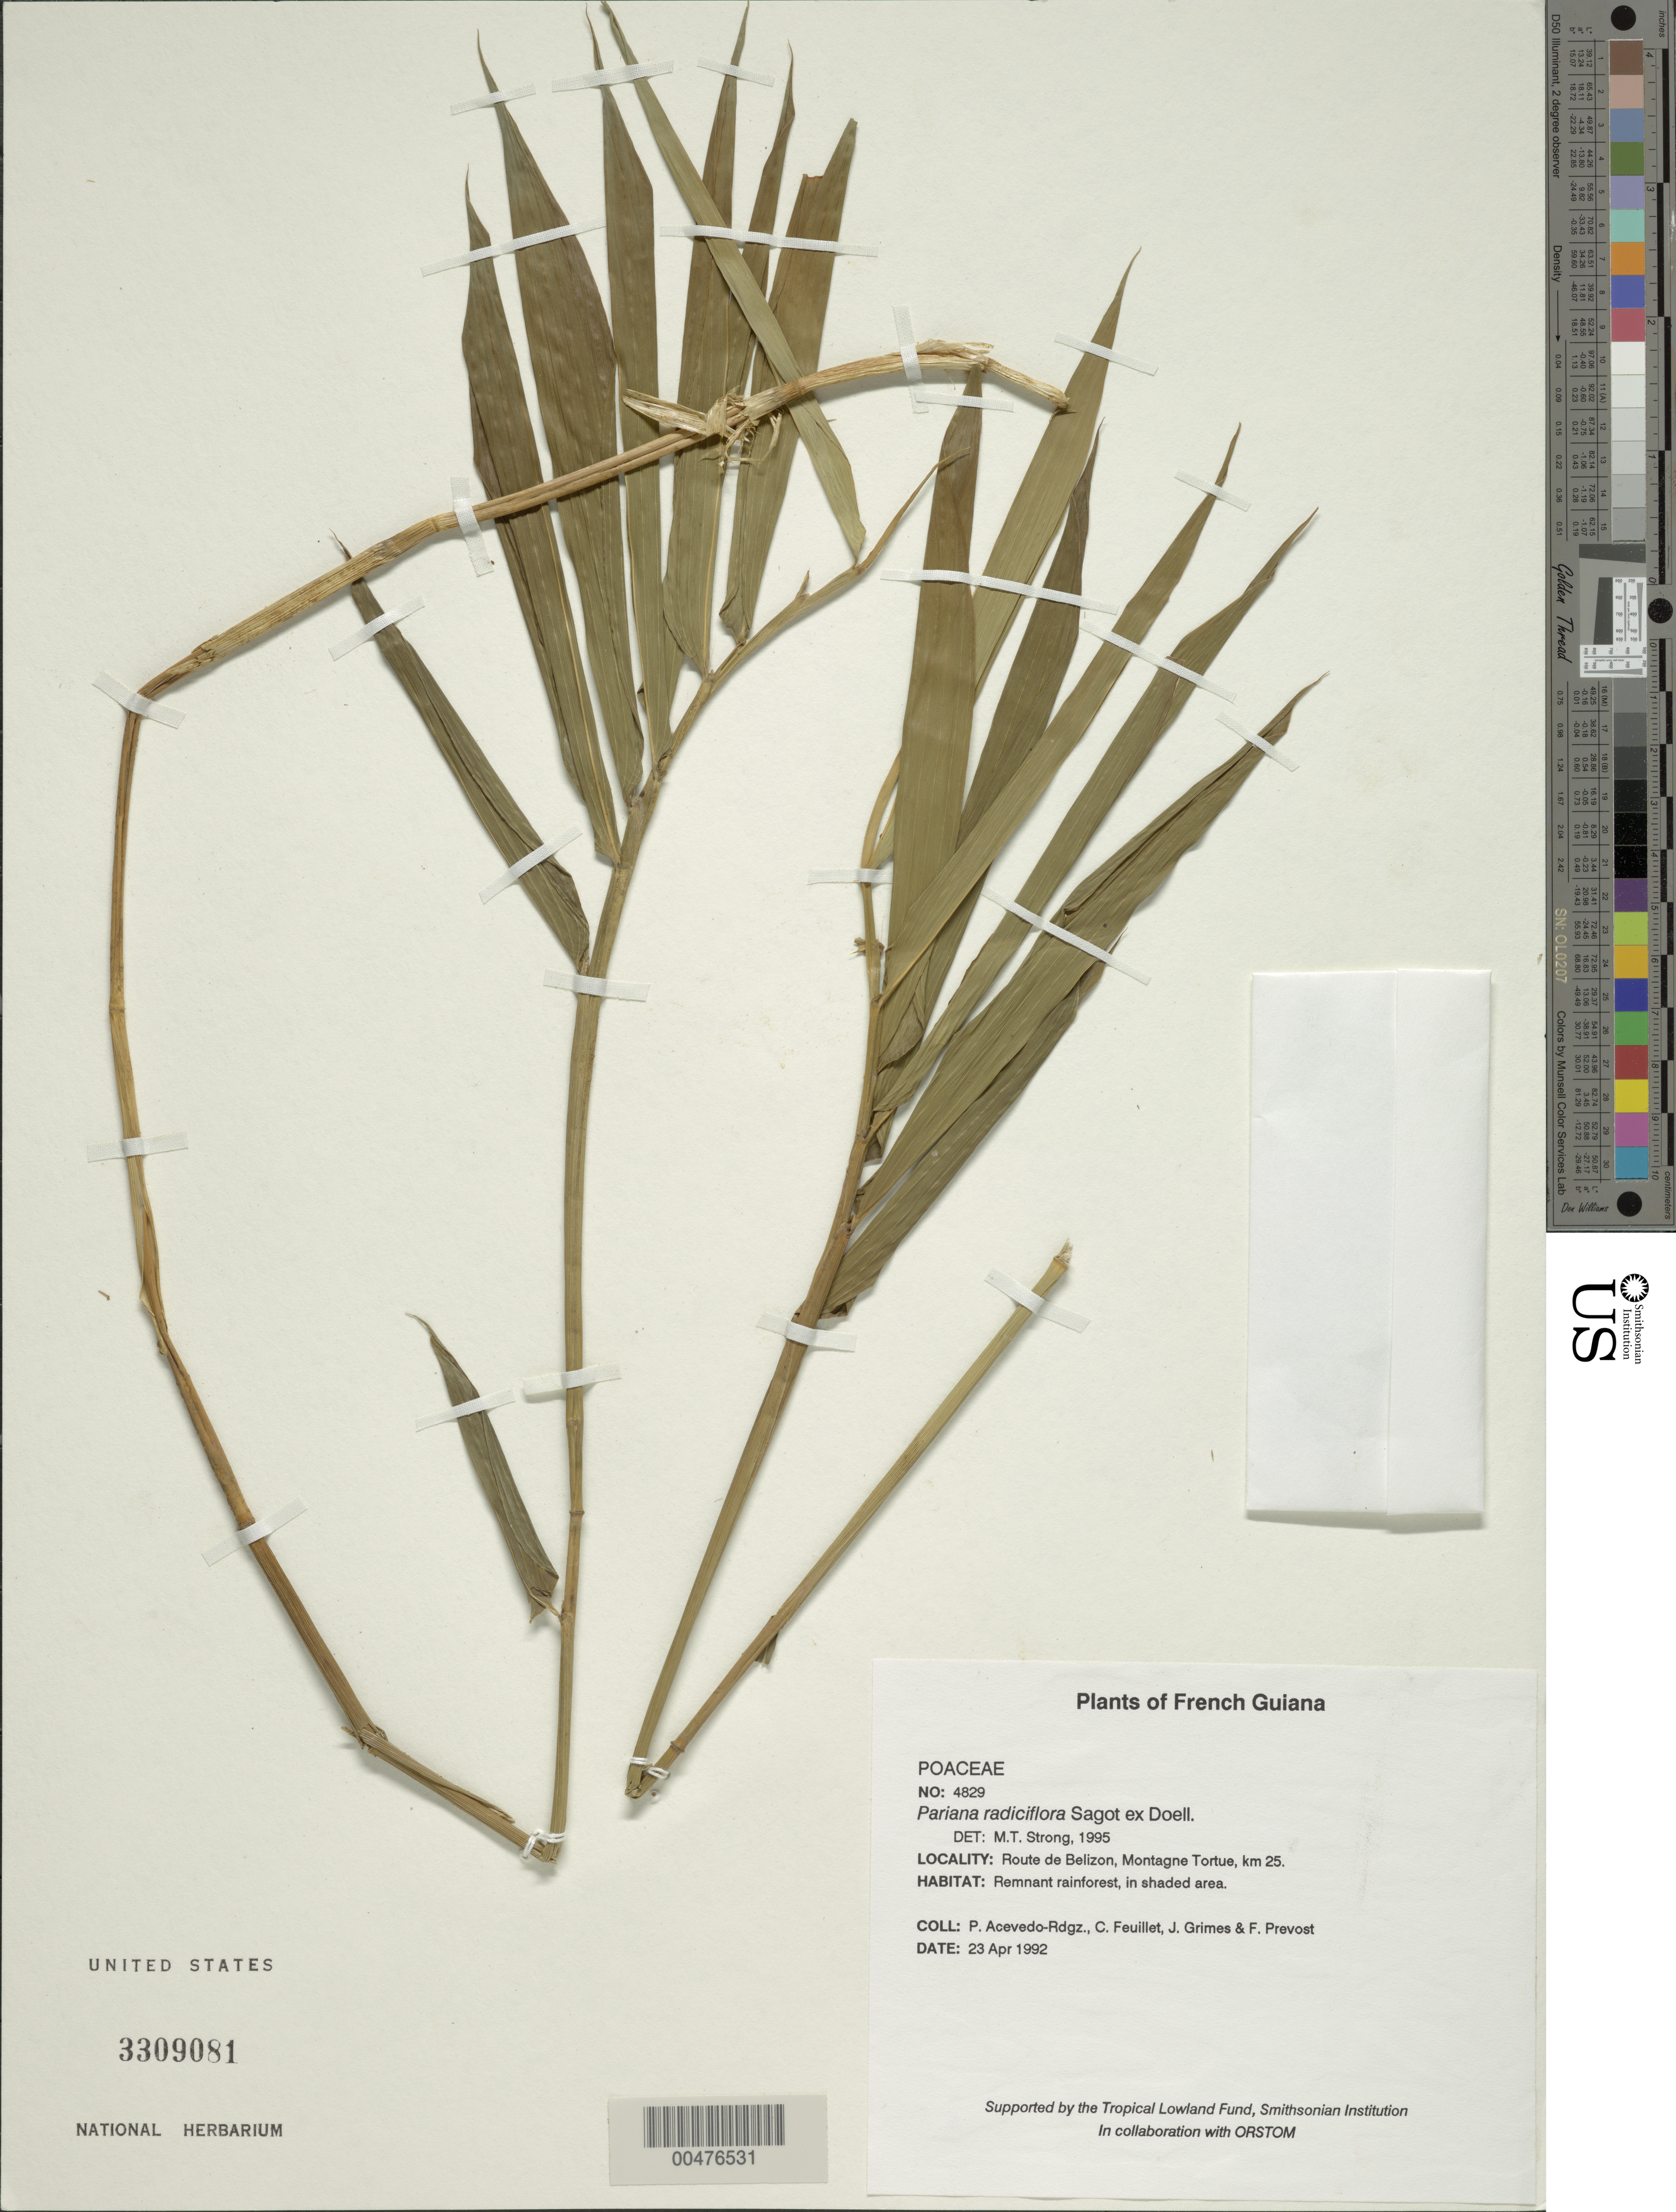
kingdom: Plantae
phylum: Tracheophyta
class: Liliopsida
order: Poales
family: Poaceae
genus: Pariana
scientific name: Pariana radiciflora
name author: Sagot ex Döll in Mart.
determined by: Strong, M. T., (US), Smithsonian Institution - National Museum of Natural History (UNITED STATES)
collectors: P. Acevedo-Rodr., C. Feuillet, J. Grimes & M.-F. Prévost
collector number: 4829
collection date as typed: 23 Apr 1992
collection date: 1992-04-23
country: French Guiana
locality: Route de Belizon, Montagne Tortue, km 25.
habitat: Remnant rainforest, in shaded area.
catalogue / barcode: US 3309081